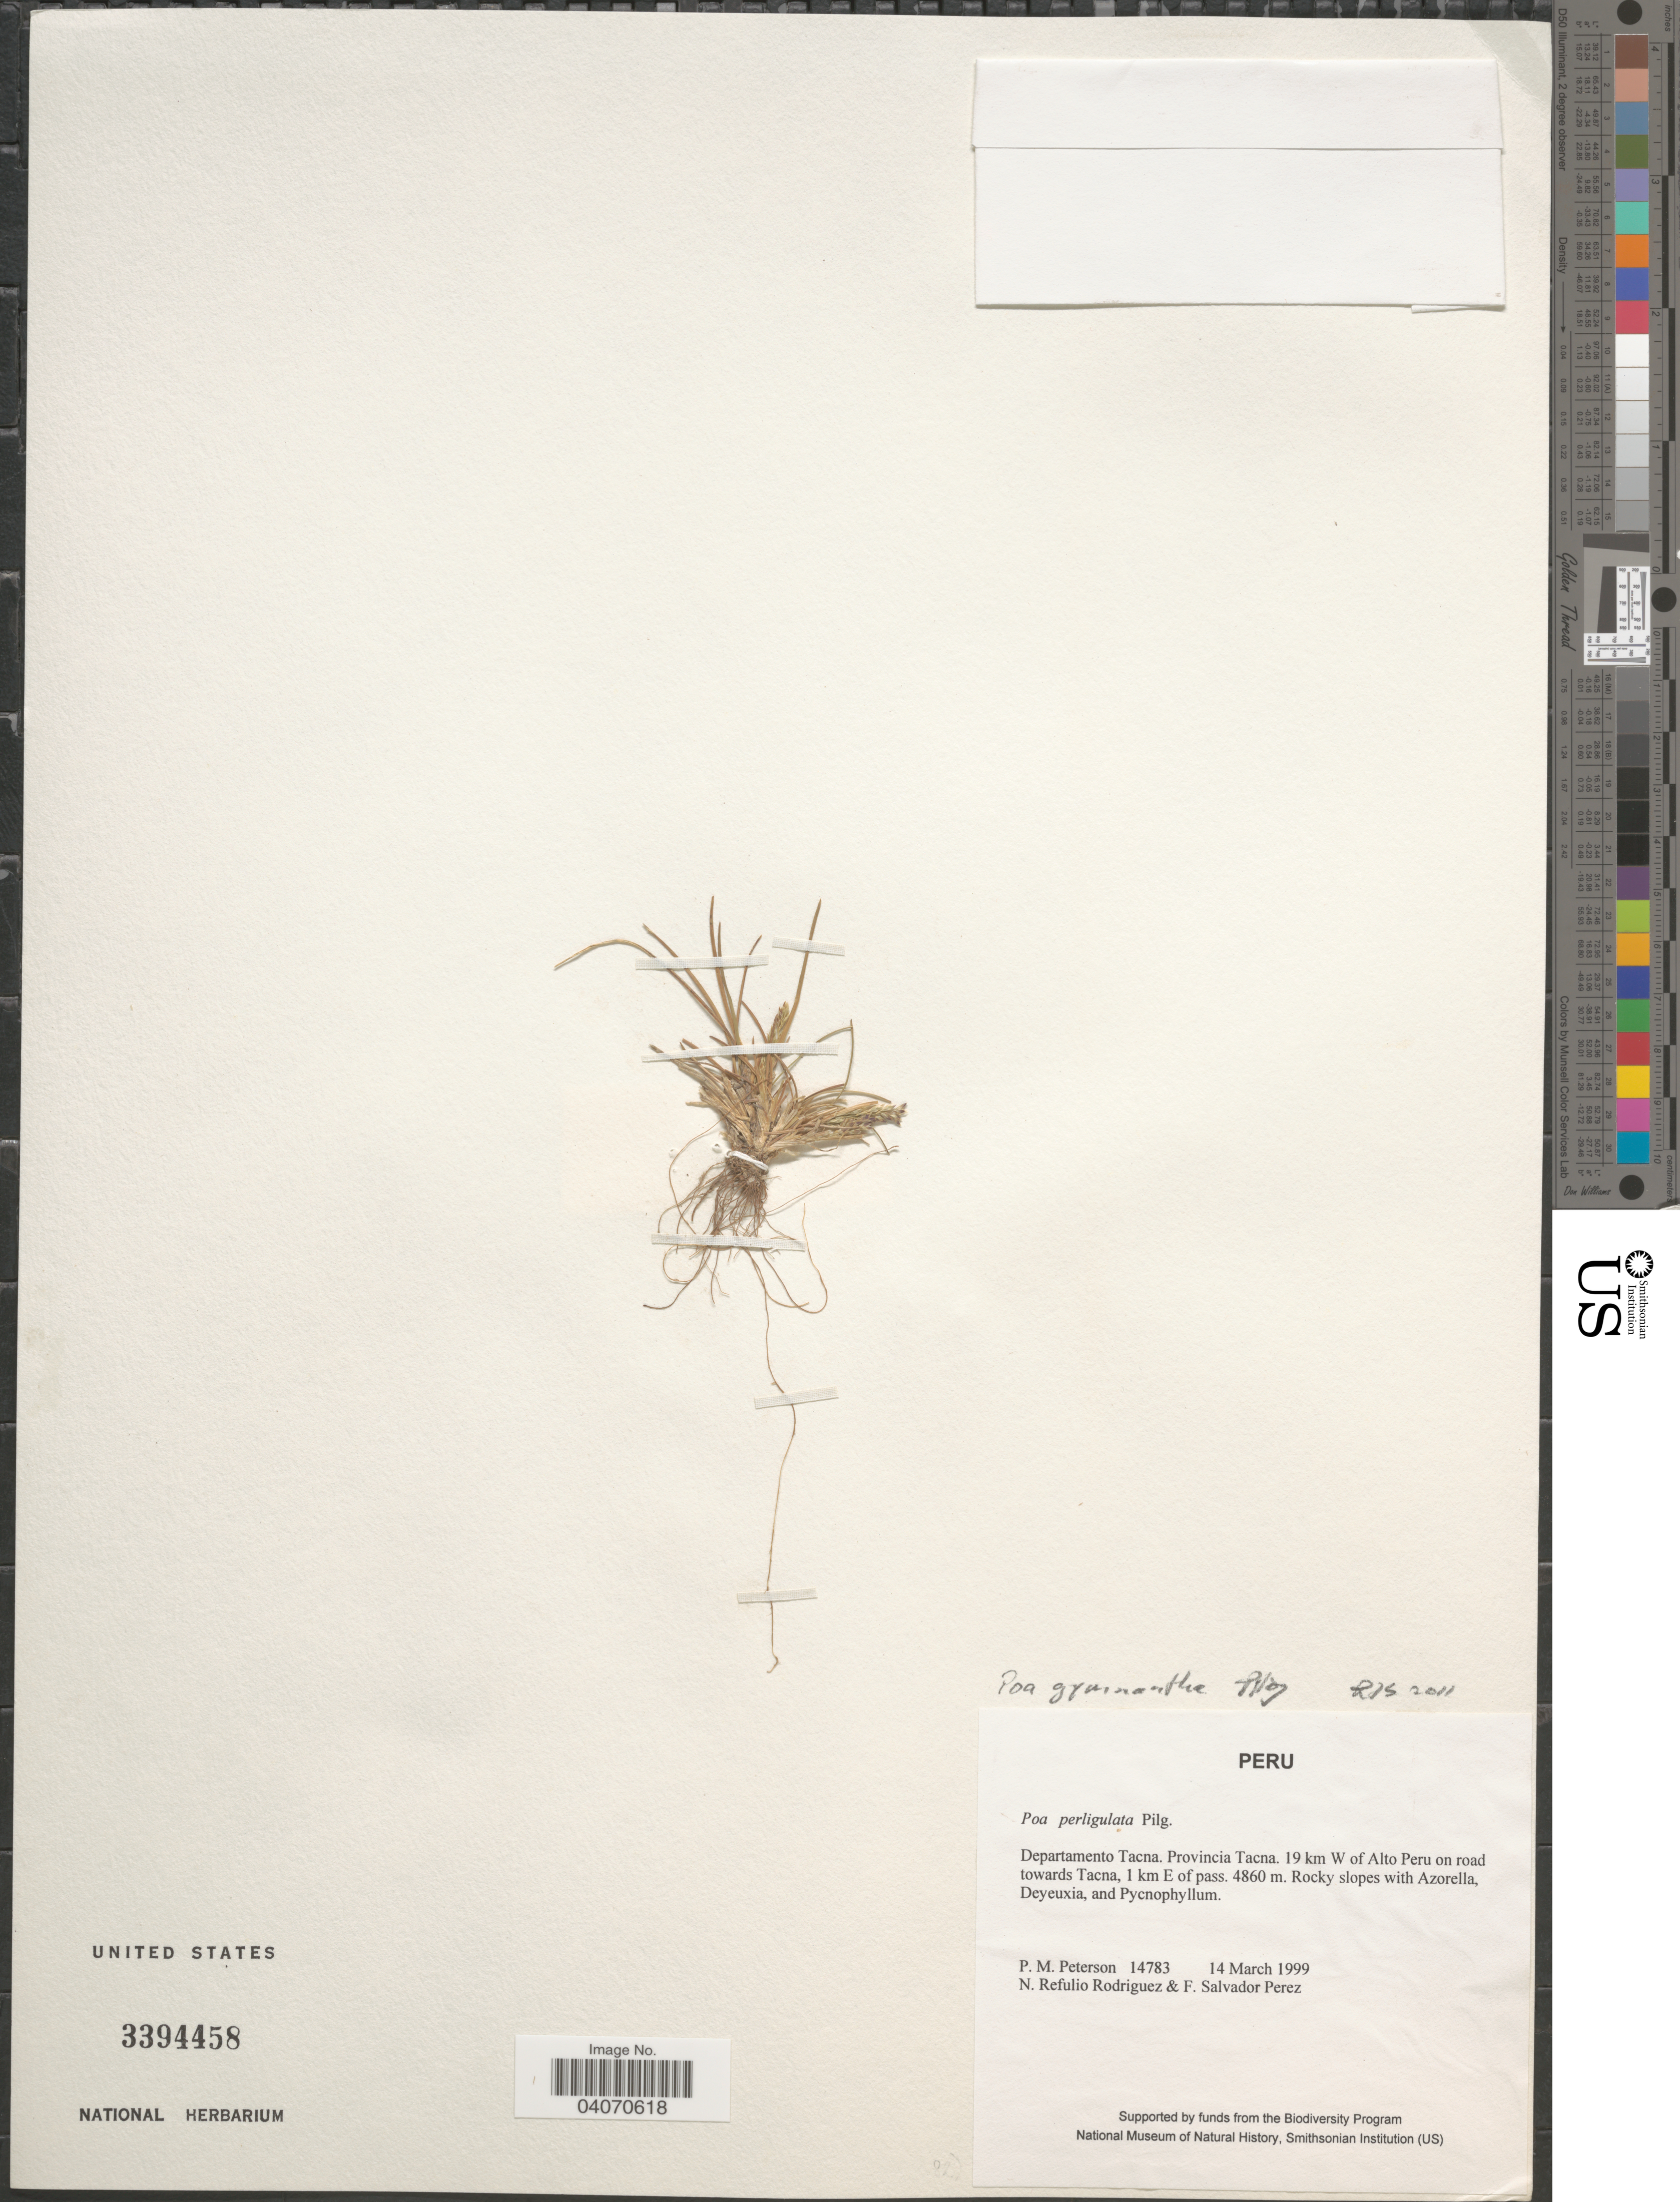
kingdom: Plantae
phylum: Tracheophyta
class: Liliopsida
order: Poales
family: Poaceae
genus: Poa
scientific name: Poa gymnantha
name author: Pilg.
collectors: P. M. Peterson, N. Refulio-Rodríguez & F. Salvador Perez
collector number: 14783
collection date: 1999-03-14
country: Peru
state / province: Tacna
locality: Departamento Tacna. Provincia Tacna. 19 km W of Alto Peru on road towards Tacna, 1 km E of pass.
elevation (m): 4860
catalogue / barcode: US 3394458